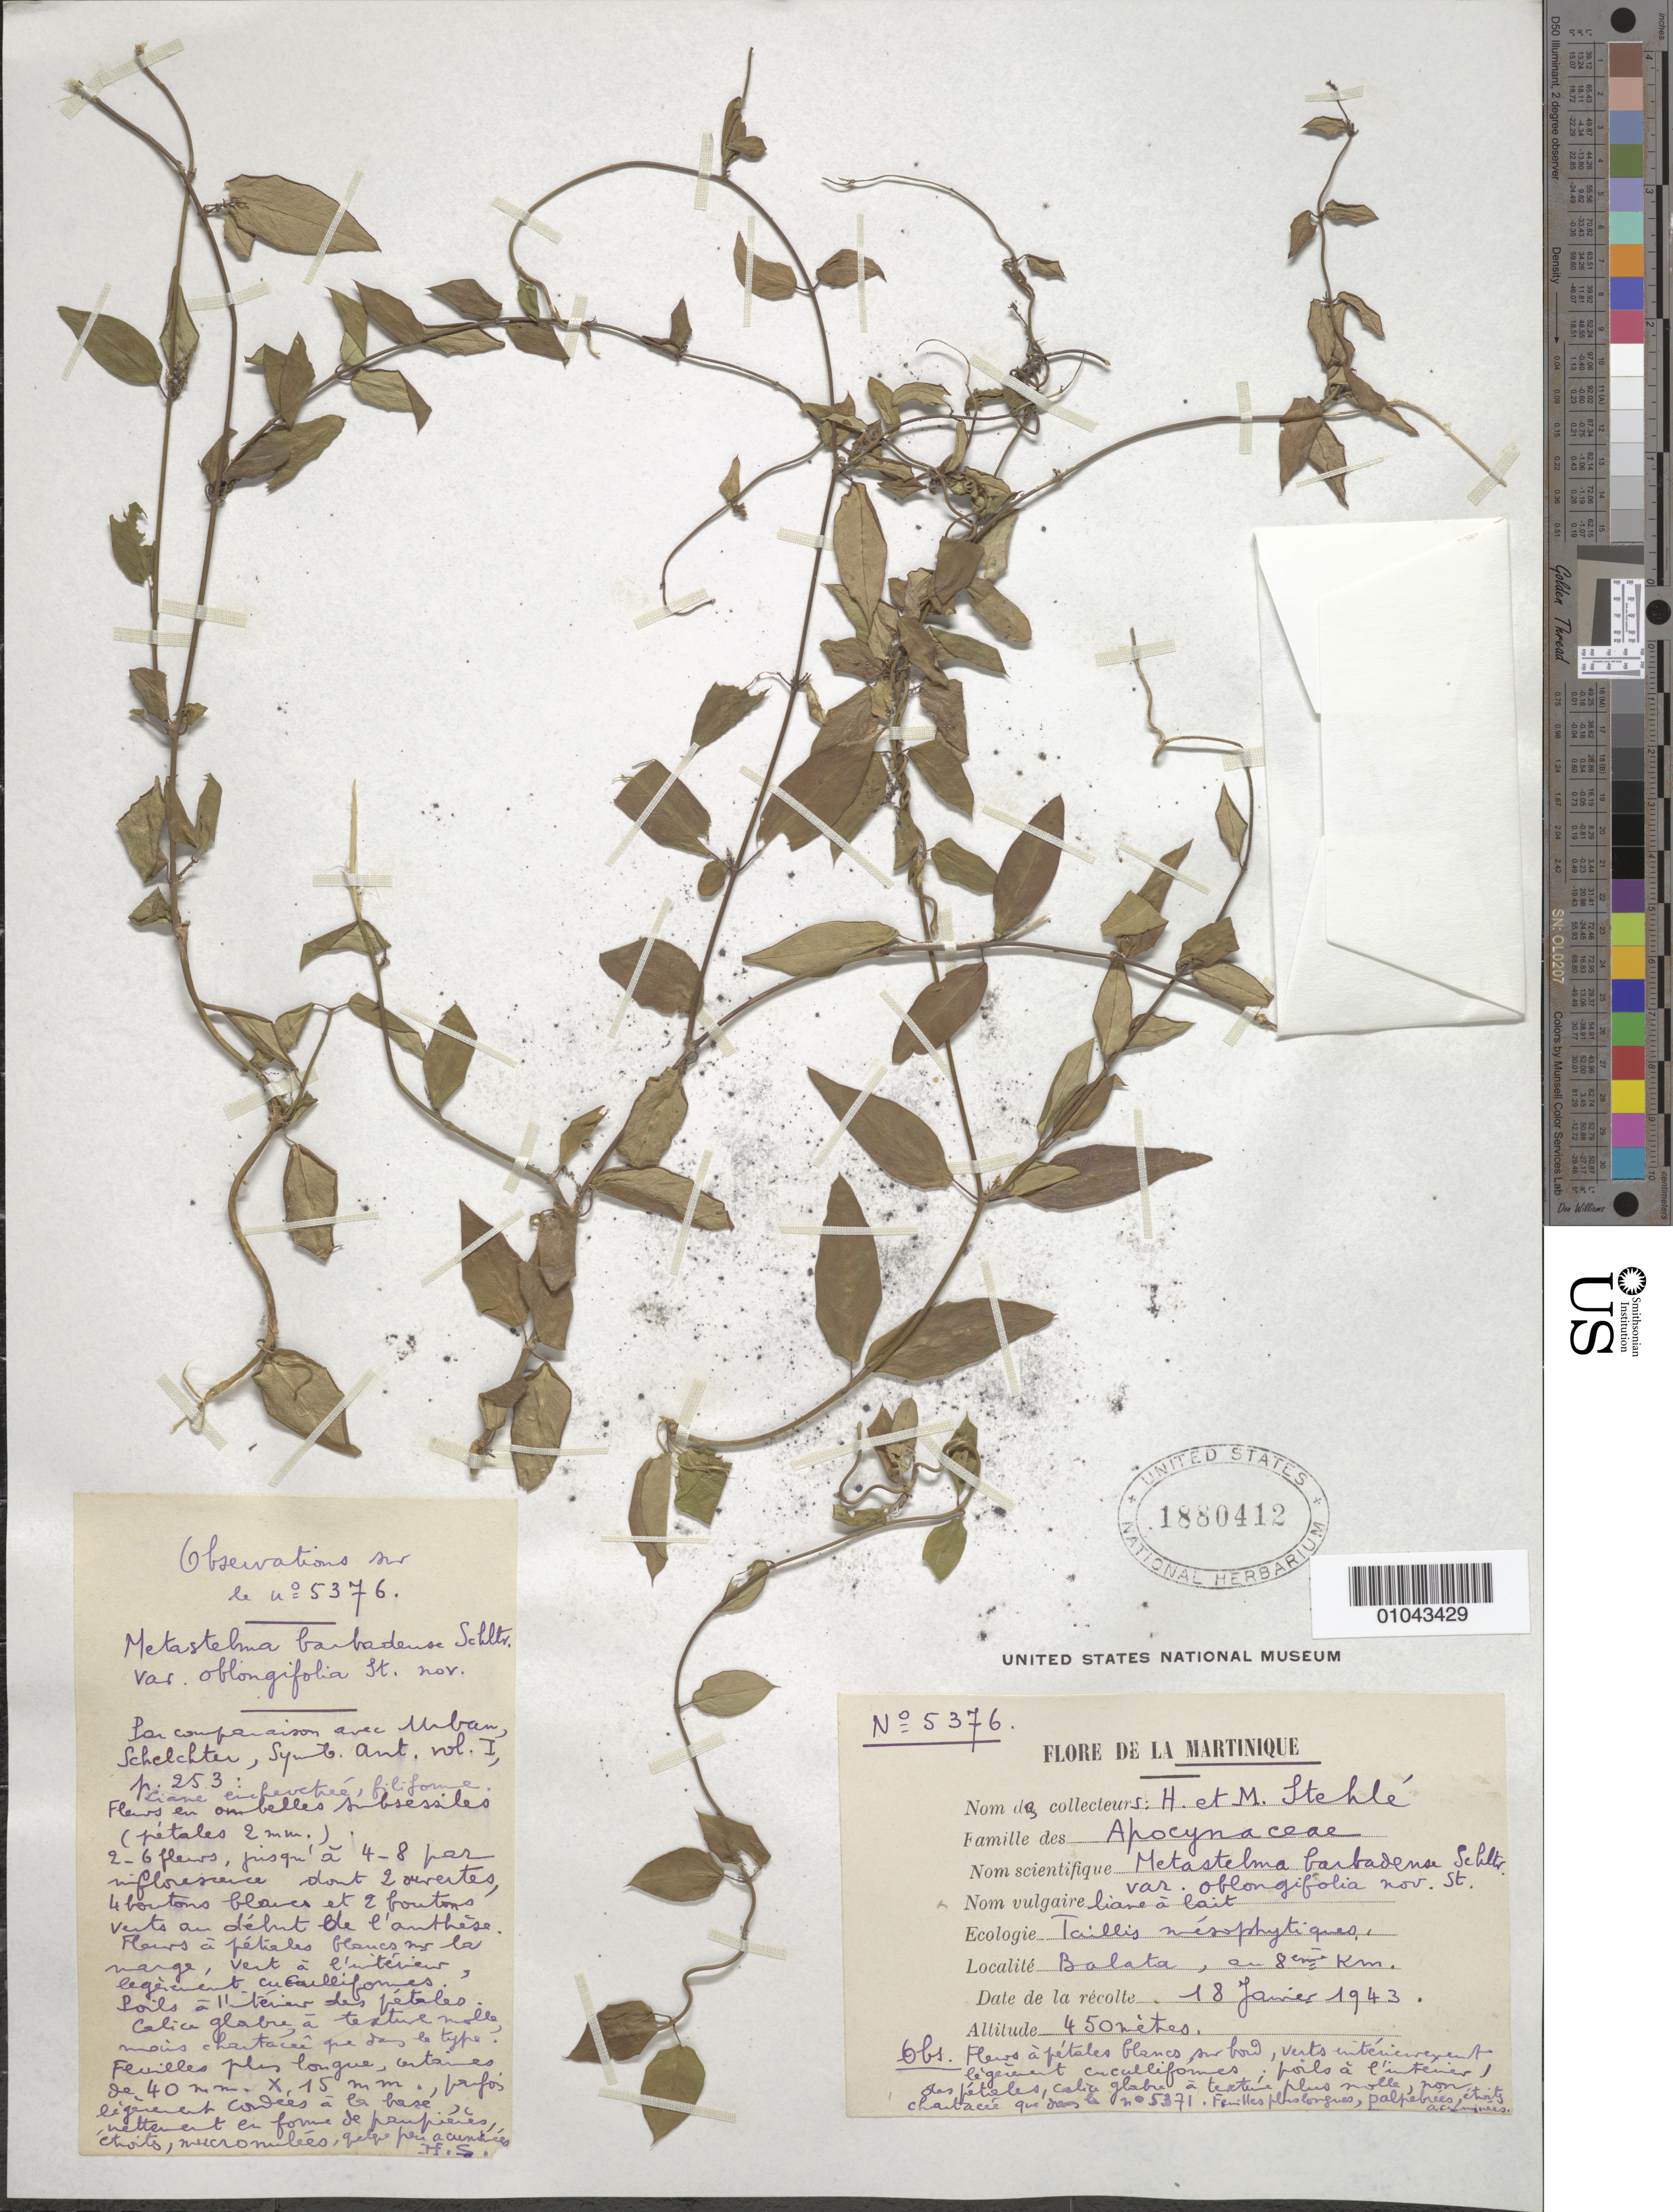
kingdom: Plantae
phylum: Tracheophyta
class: Magnoliopsida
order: Gentianales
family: Apocynaceae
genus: Metastelma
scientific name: Metastelma barbadense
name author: Schltr.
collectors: H. Stehlé & M. Stehlé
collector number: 5376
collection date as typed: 18 Jan 1943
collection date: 1943-01-18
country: Martinique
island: Martinique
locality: Balata, au 8 km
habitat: Tallis mésophytiques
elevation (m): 450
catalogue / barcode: US 1880412